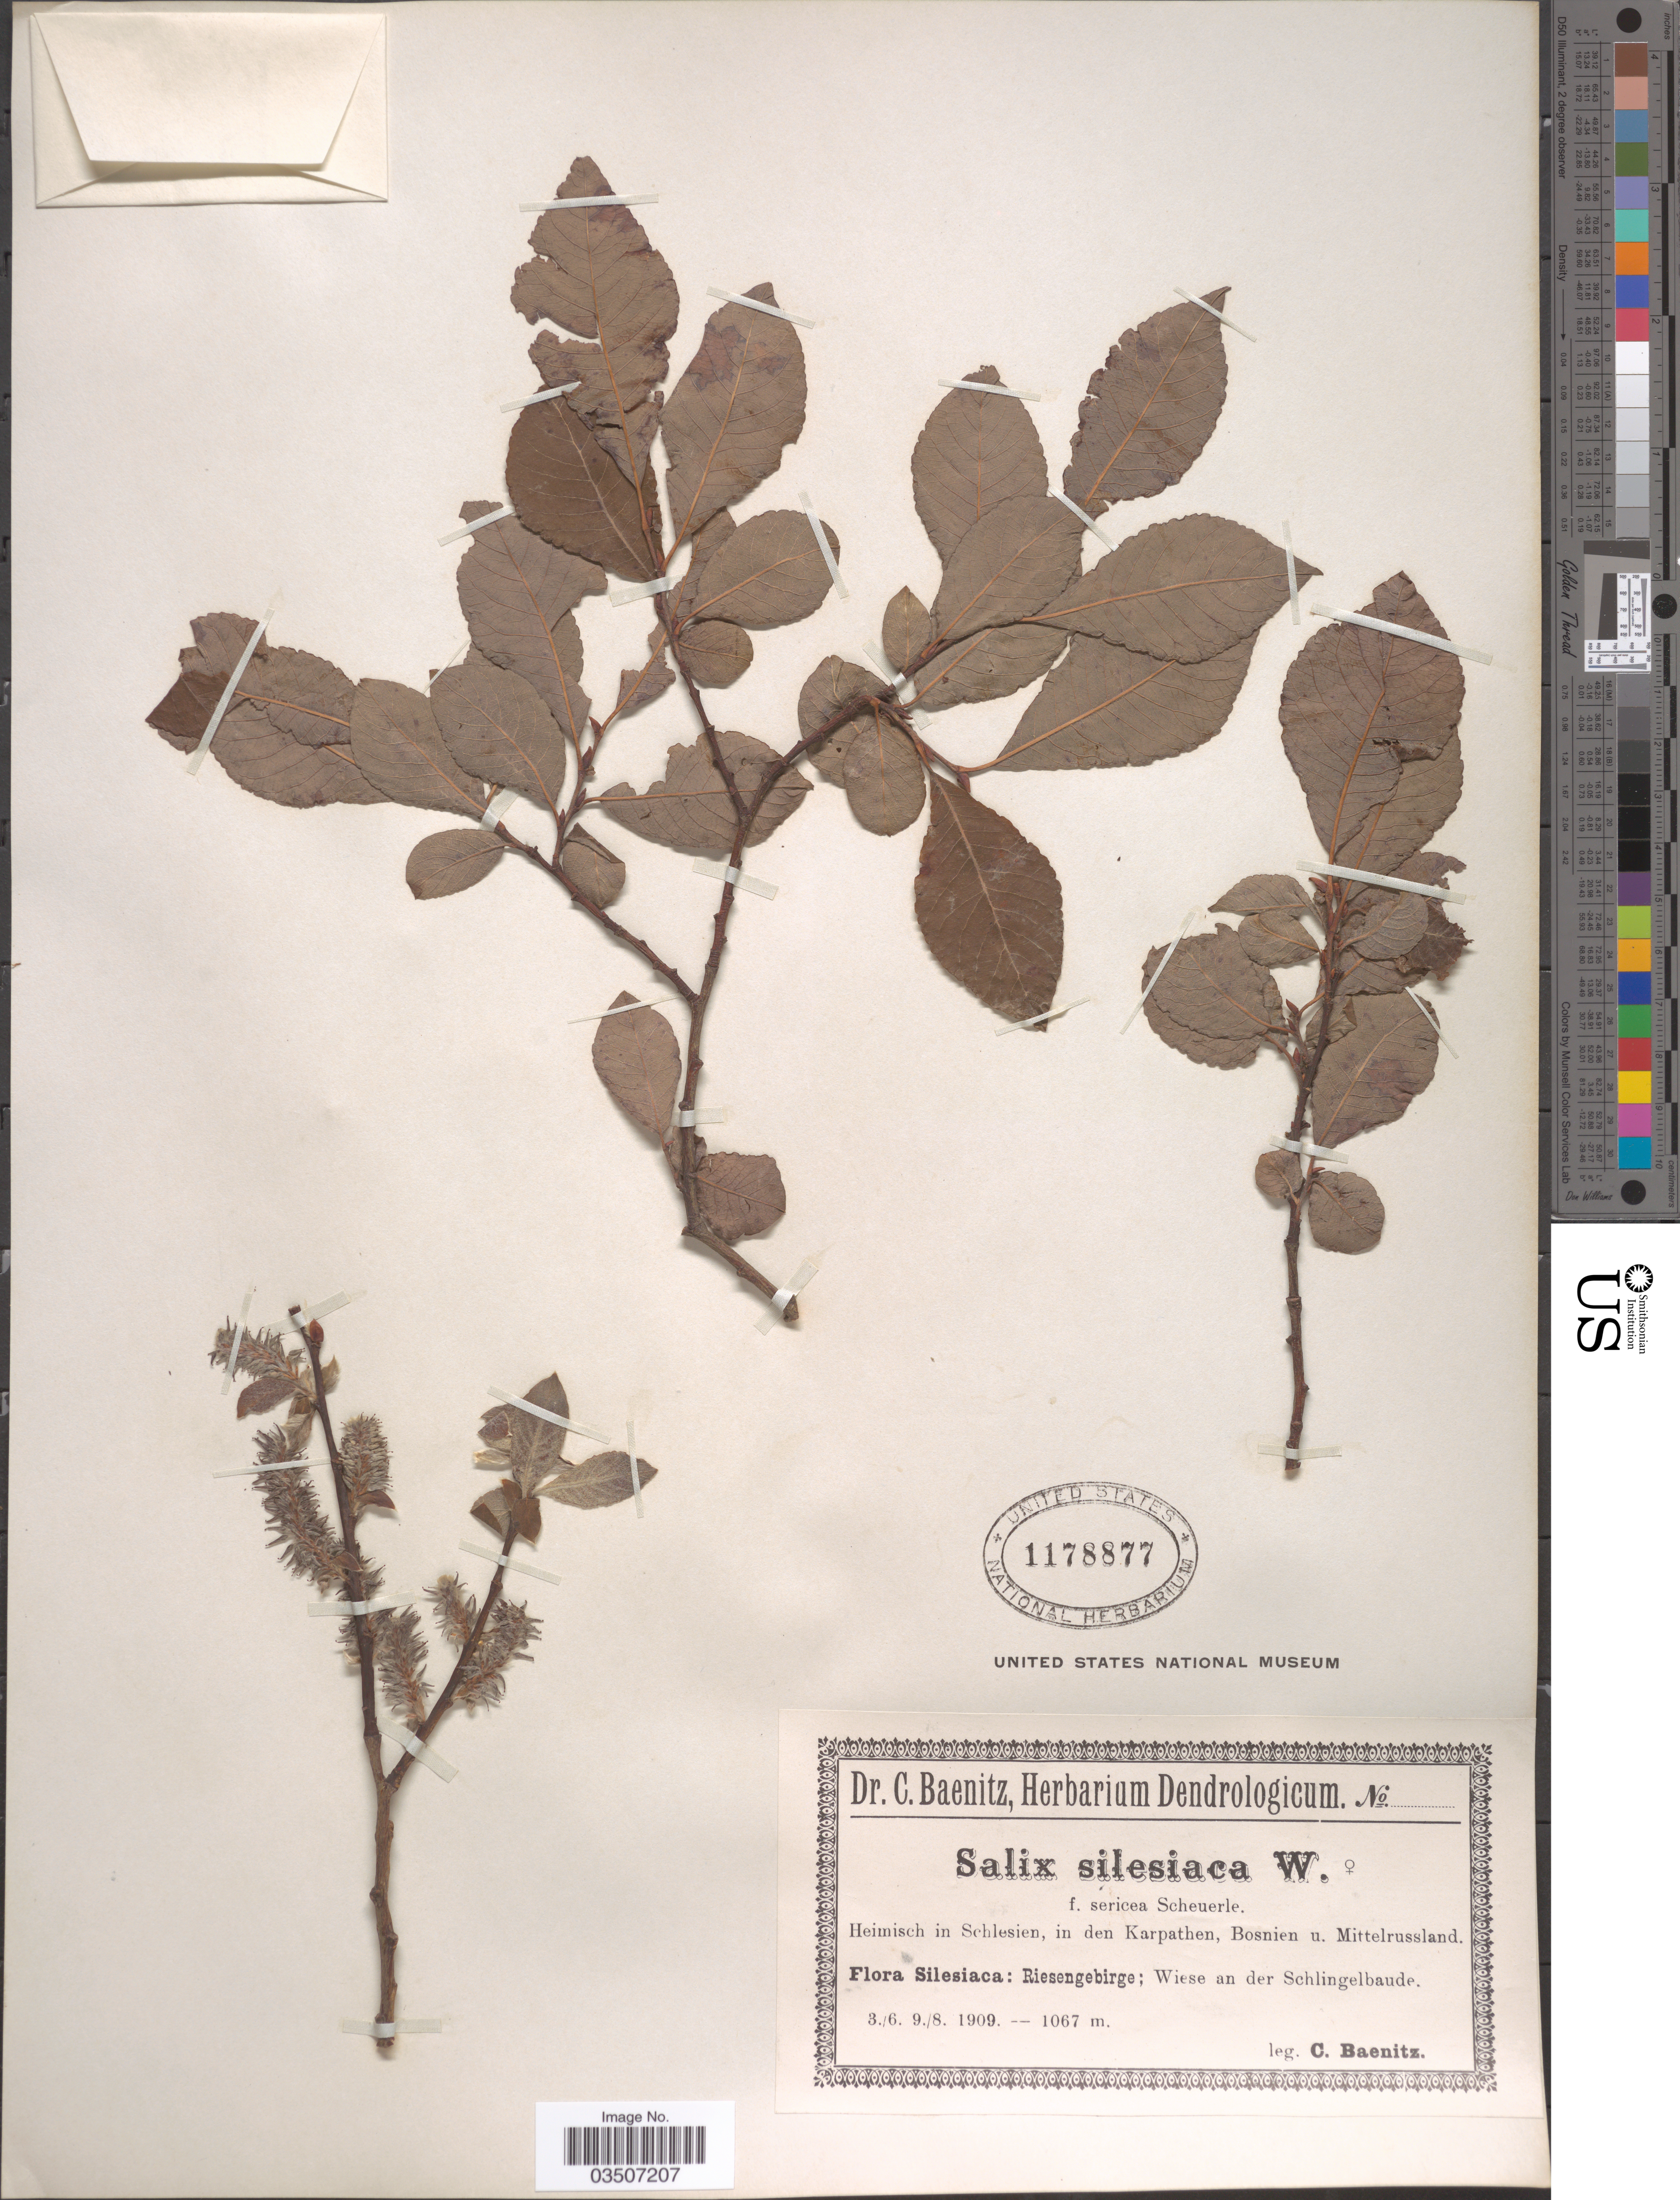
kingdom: Plantae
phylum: Tracheophyta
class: Magnoliopsida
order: Malpighiales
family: Salicaceae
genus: Salix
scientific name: Salix silesiaca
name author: Willd.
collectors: C. G. Baenitz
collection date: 1909-06-03/1909-08-09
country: Poland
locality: Silesiaca: Riesengebirge; Wiese an der Schlingelbaude.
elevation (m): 1067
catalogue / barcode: US 1178877